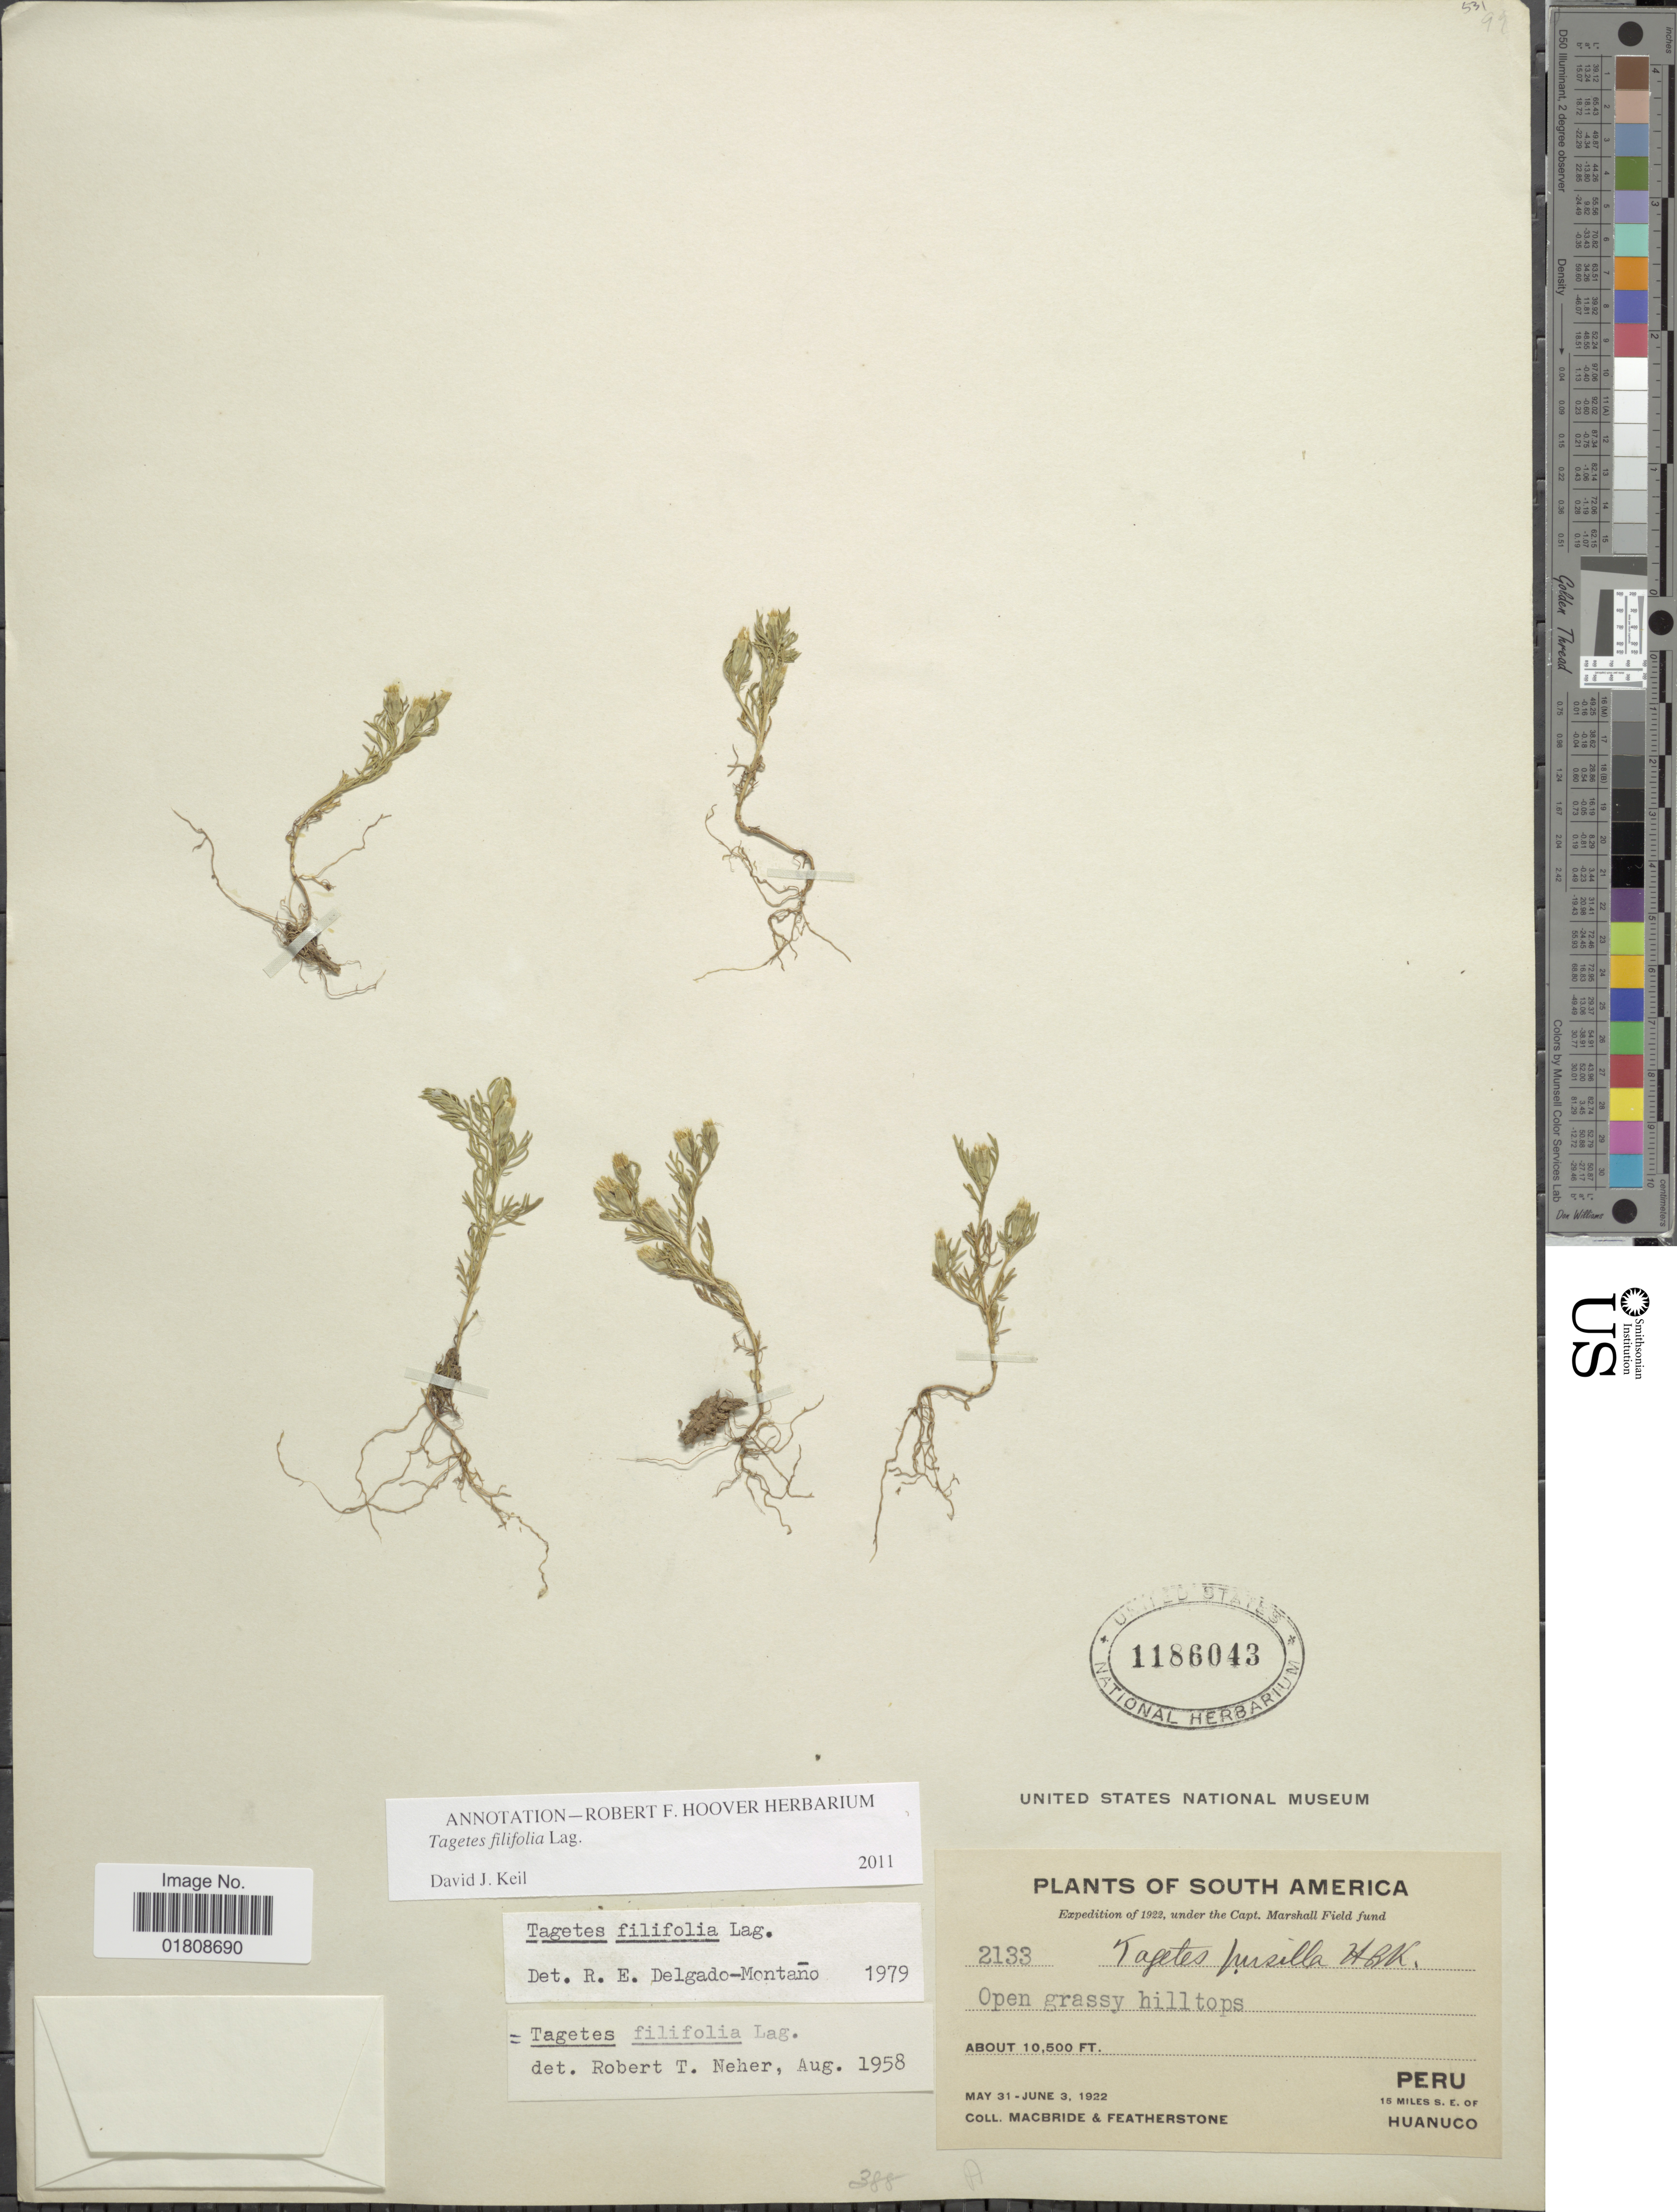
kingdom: Plantae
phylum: Tracheophyta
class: Magnoliopsida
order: Asterales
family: Asteraceae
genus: Tagetes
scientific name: Tagetes filifolia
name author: Lag.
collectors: Macbride, -- & -. Featherstone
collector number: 2133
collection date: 1922-05-31/1922-06-03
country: Peru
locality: South America, 15 miles S. E. of Huanuco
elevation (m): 3200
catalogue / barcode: US 1186043